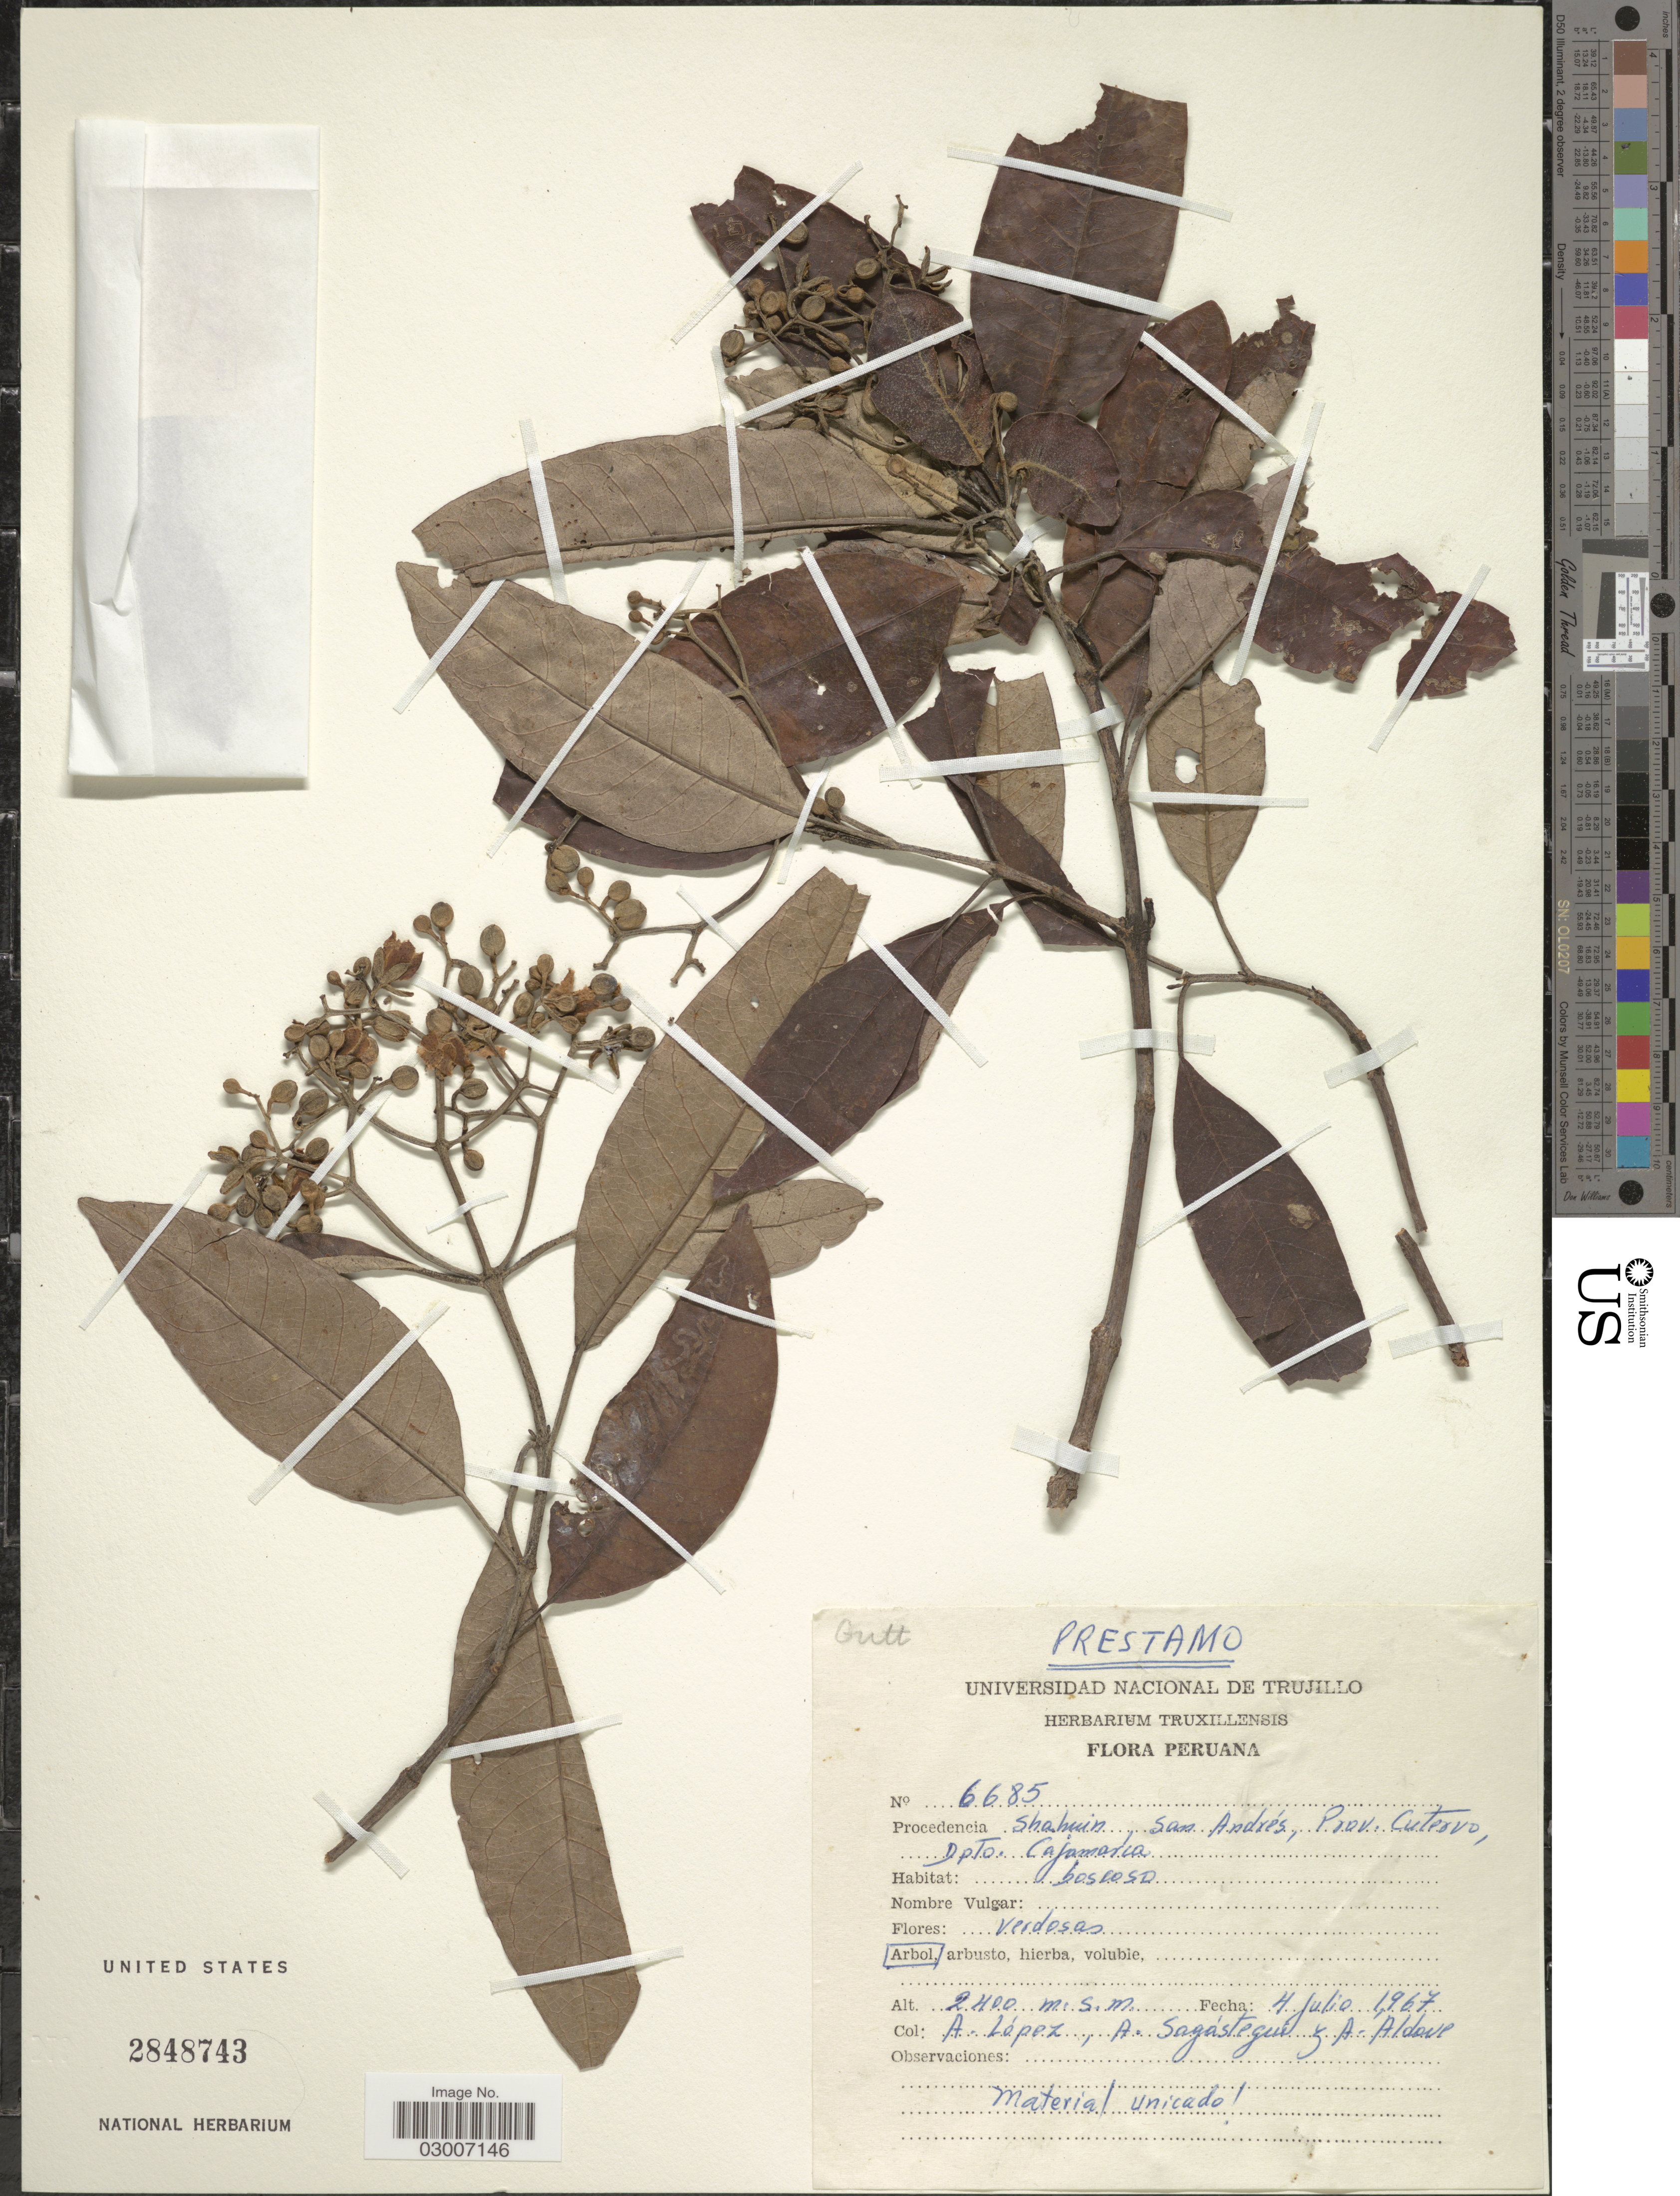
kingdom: Plantae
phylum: Tracheophyta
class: Magnoliopsida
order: Malpighiales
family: Hypericaceae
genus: Vismia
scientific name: Vismia sp.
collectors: A. López, A. Sagástegui A. & A. Aldave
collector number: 6685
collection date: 1967-07-04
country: Peru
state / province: Cajamarca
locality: Shahuin, San Andrés, Prov. Cutervo, Dpto. Cajamarca.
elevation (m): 2400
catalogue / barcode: US 2848743